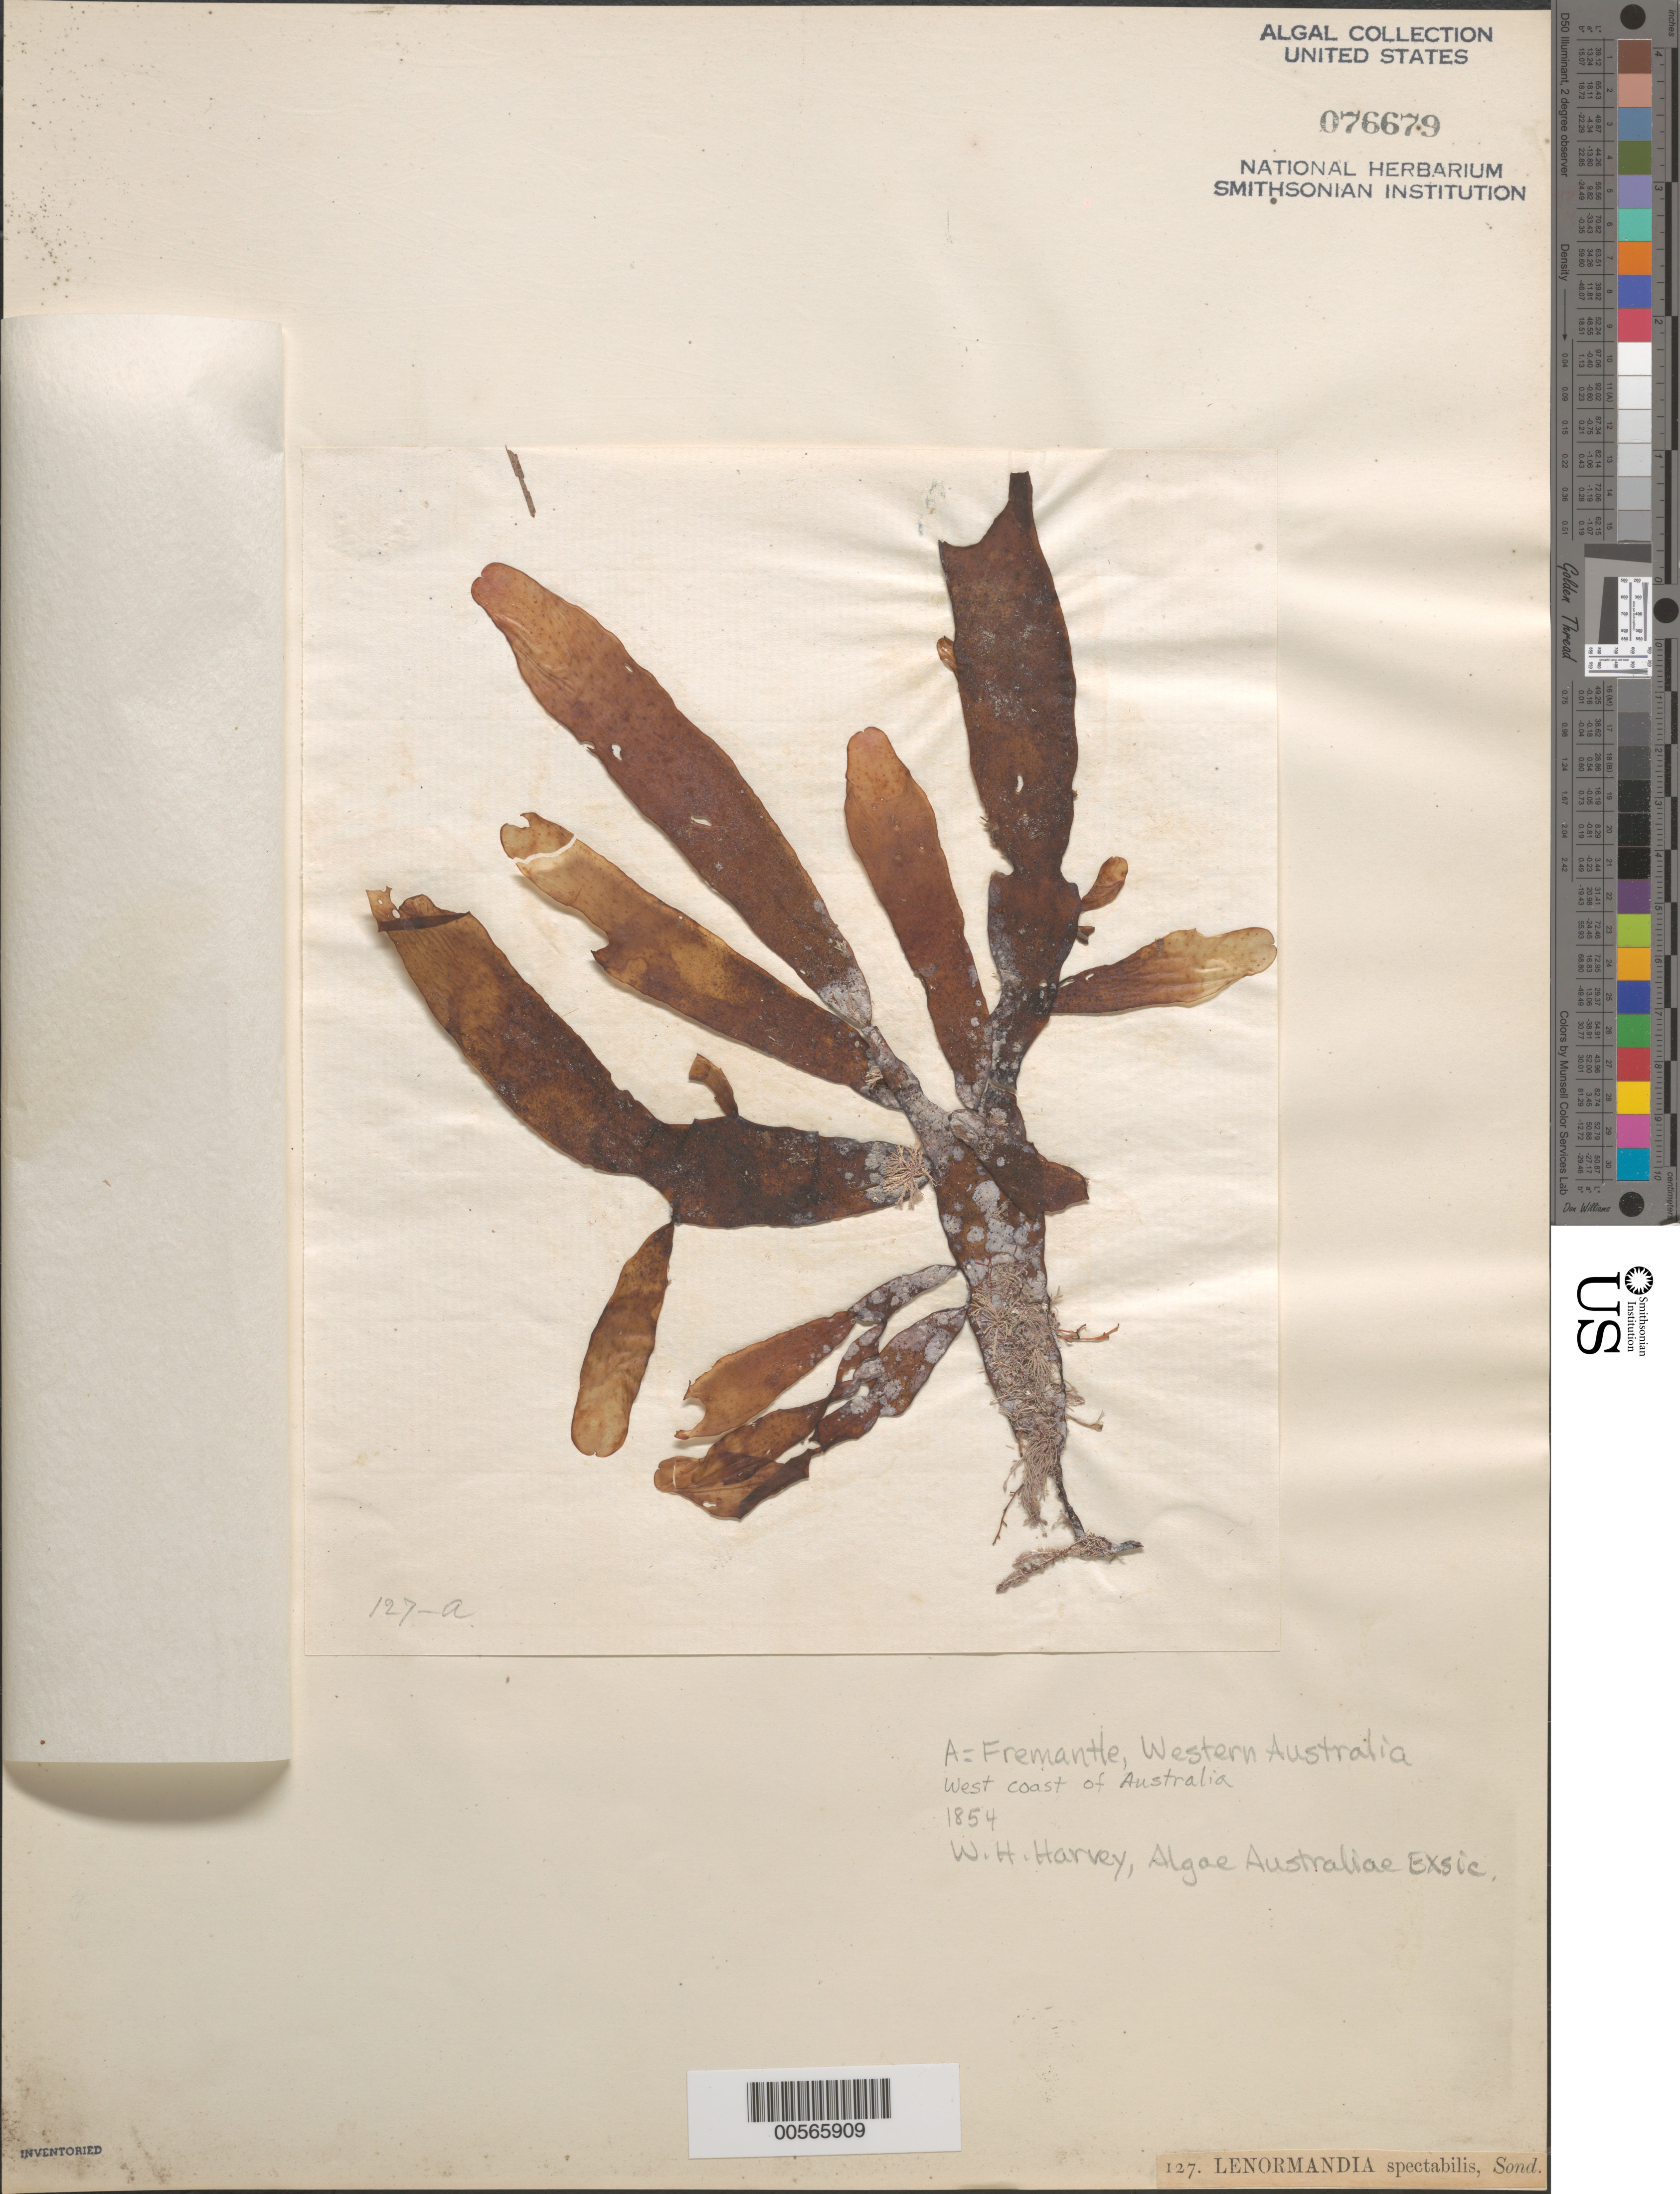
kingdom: Plantae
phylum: Rhodophyta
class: Florideophyceae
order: Ceramiales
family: Rhodomelaceae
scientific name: Lenormandia spectabilis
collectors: W. Harvey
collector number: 127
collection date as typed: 1854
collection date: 1854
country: Australia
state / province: Western Australia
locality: Fremantle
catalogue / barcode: US 76679